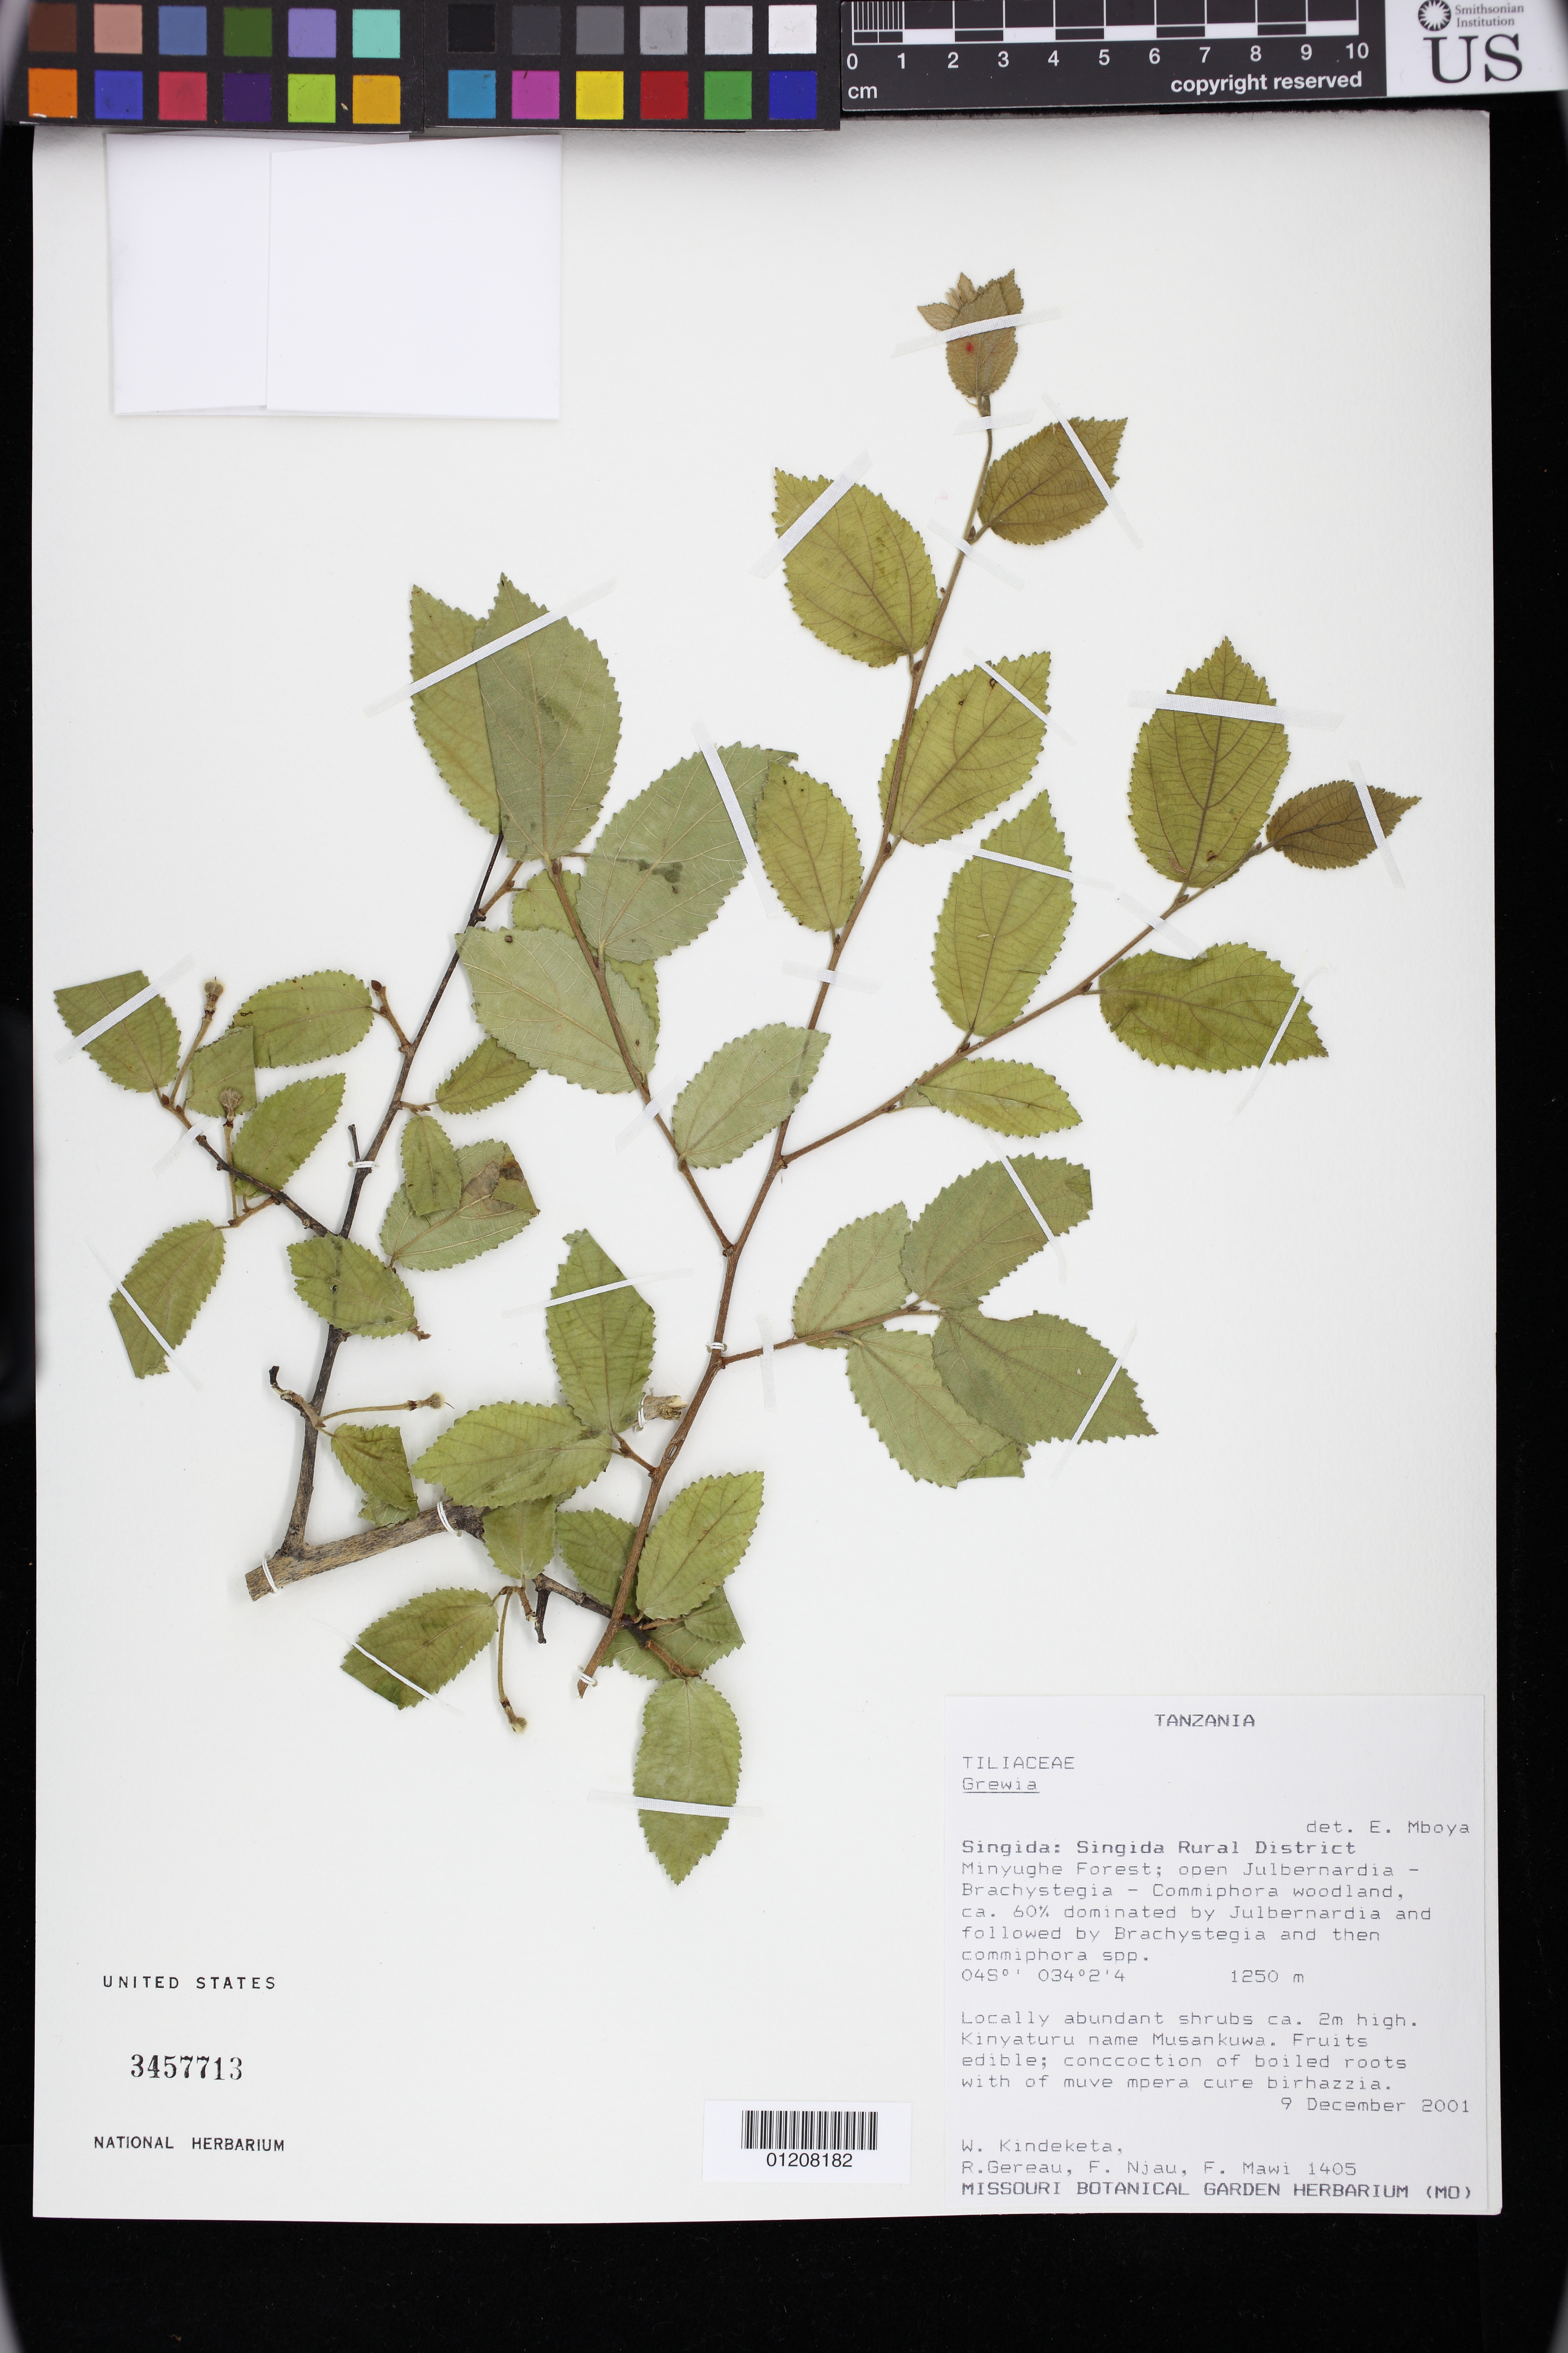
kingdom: Plantae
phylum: Tracheophyta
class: Magnoliopsida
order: Malvales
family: Malvaceae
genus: Grewia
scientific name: Grewia sp.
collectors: W. Kindeketa, R. E. Gereau, E. Njau & F. Mawi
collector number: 1405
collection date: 2001-12-09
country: Tanzania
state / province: Singida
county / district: Singida Rural District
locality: Minyughe Forest, open Julbernardia- Brachystegia- Commiphora woodland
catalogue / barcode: US 3457713